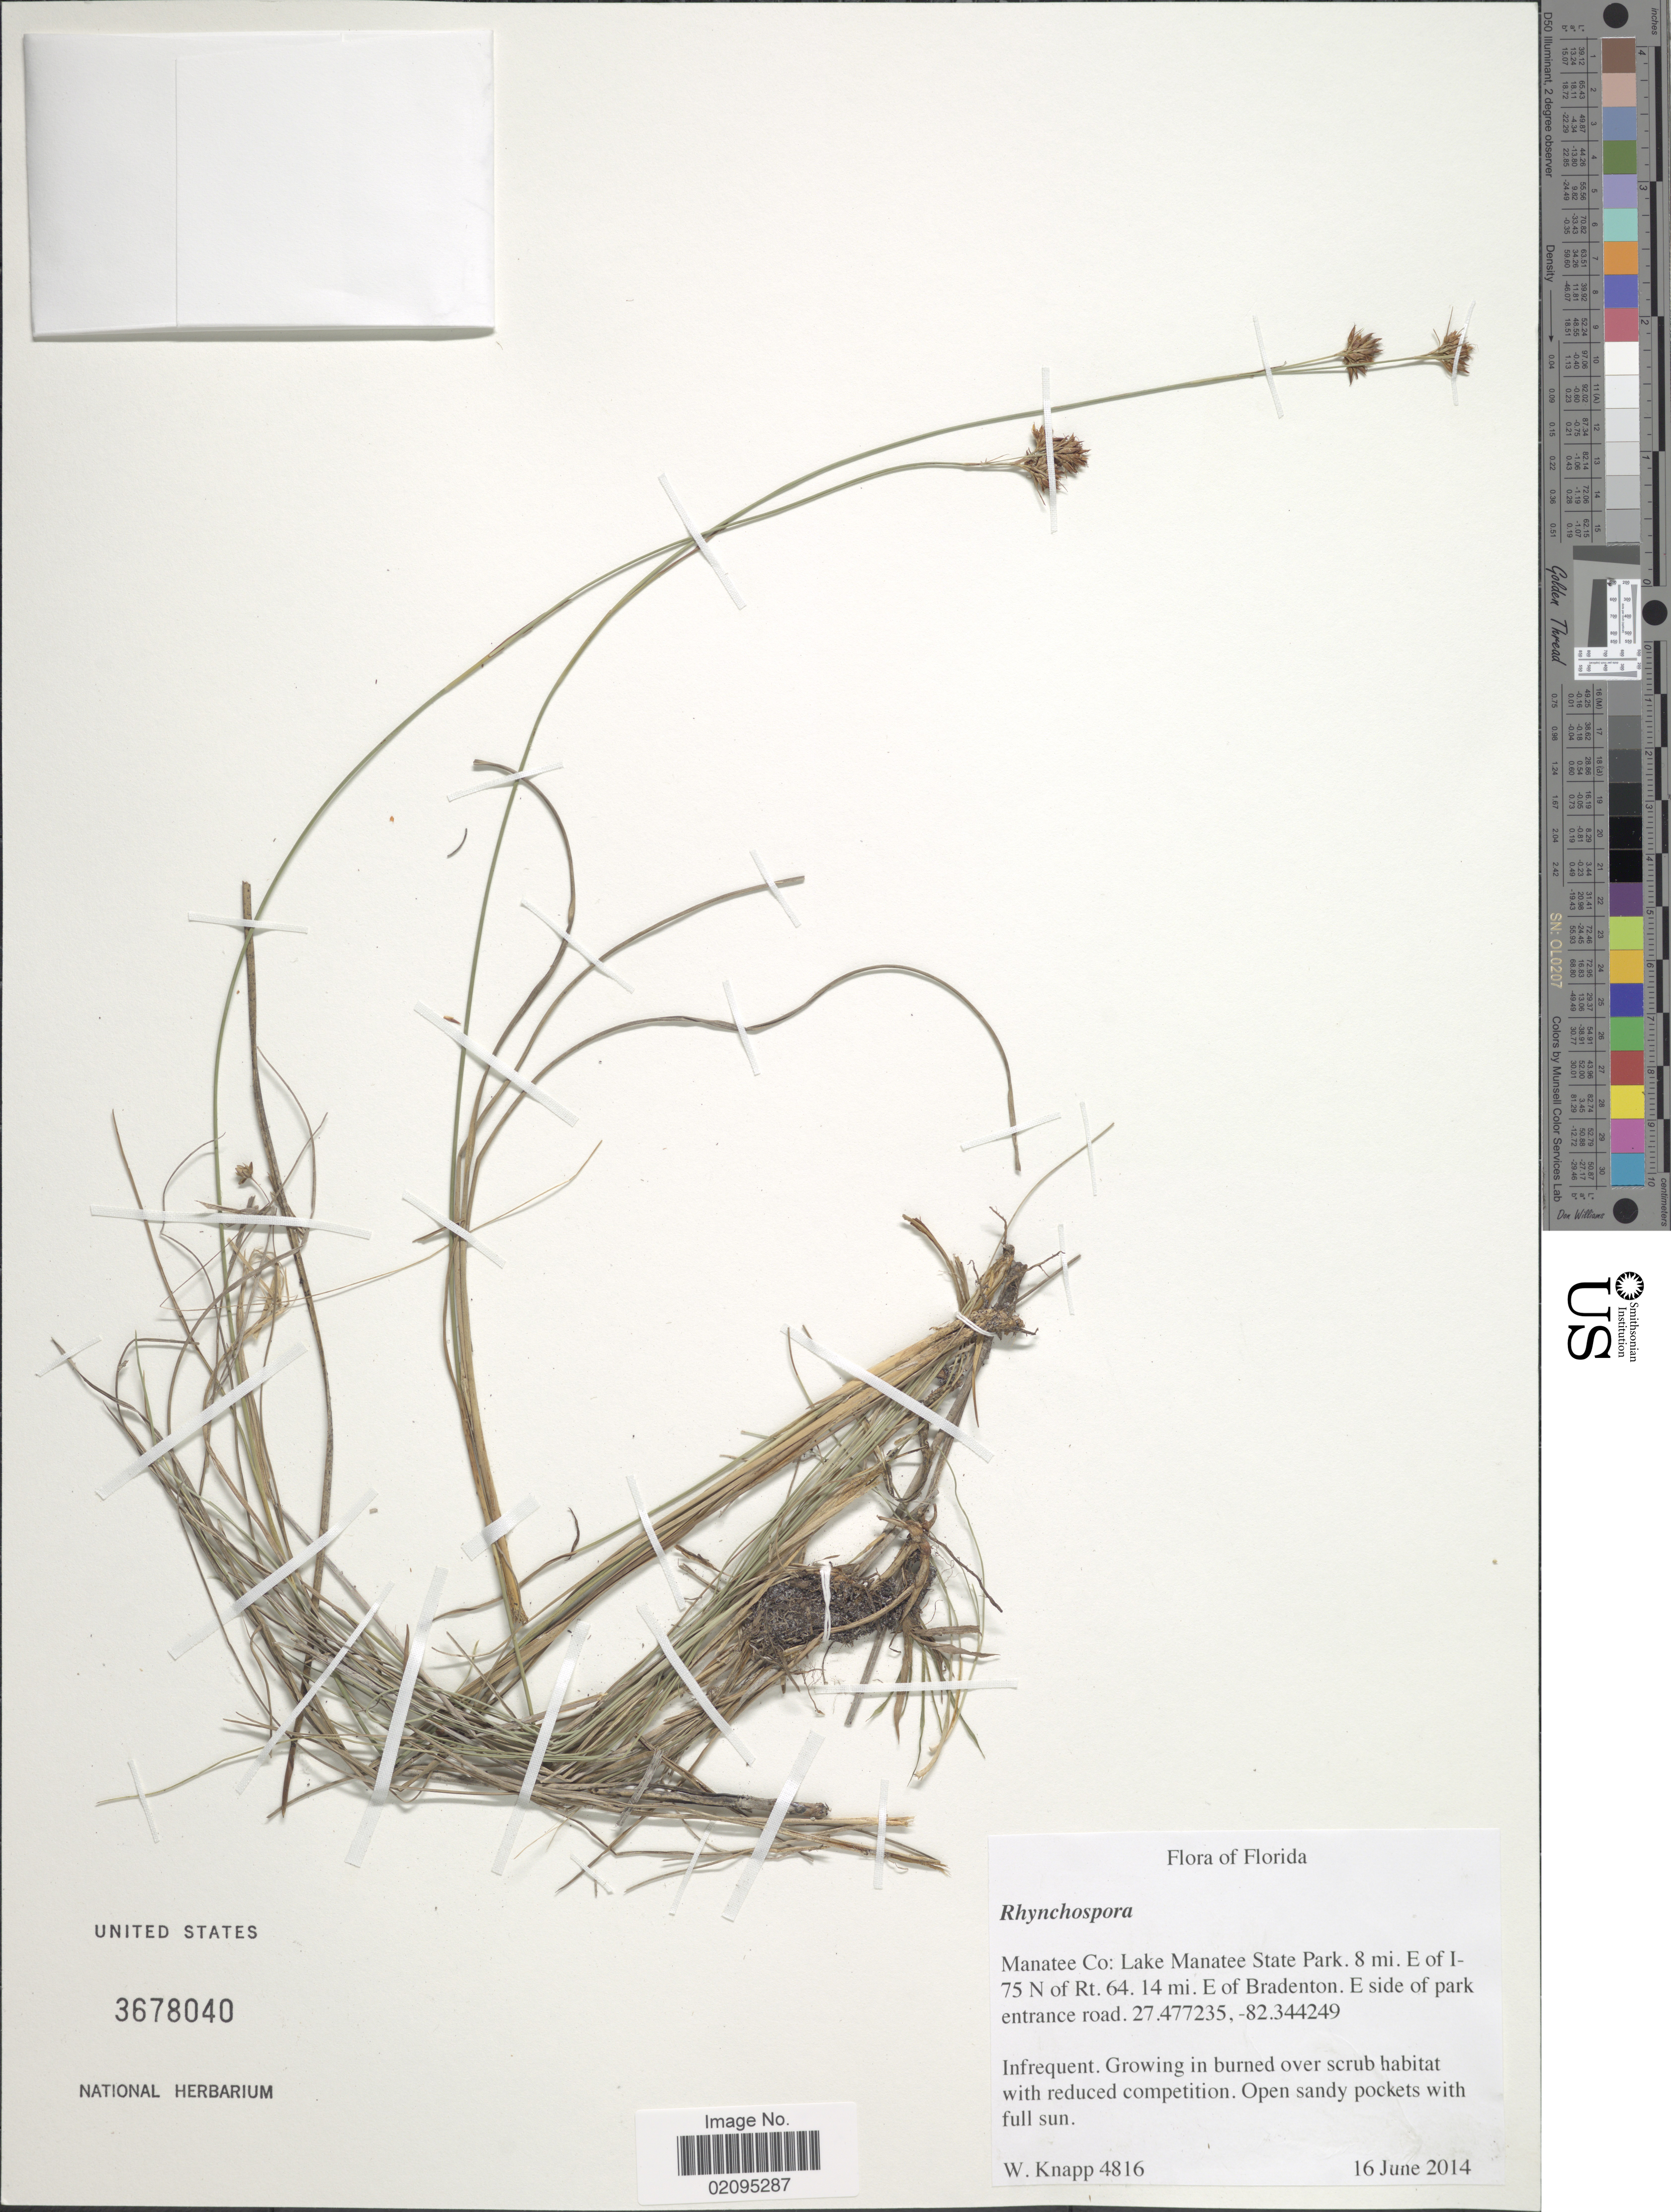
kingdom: Plantae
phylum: Tracheophyta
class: Liliopsida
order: Poales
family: Cyperaceae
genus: Rhynchospora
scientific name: Rhynchospora wrightiana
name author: Boeckeler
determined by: Strong, Mark T., (BOT), Smithsonian Institution - National Museum of Natural History (UNITED STATES)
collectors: W. Knapp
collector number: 4816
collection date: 2014-06-16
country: United States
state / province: Florida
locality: Manatee Co.: Lake Manatee State Park, 8 mi. E of I-75 N of Rt. 64, 14 mi. E of Bradenton, E side of park entrance road.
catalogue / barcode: US 3678040